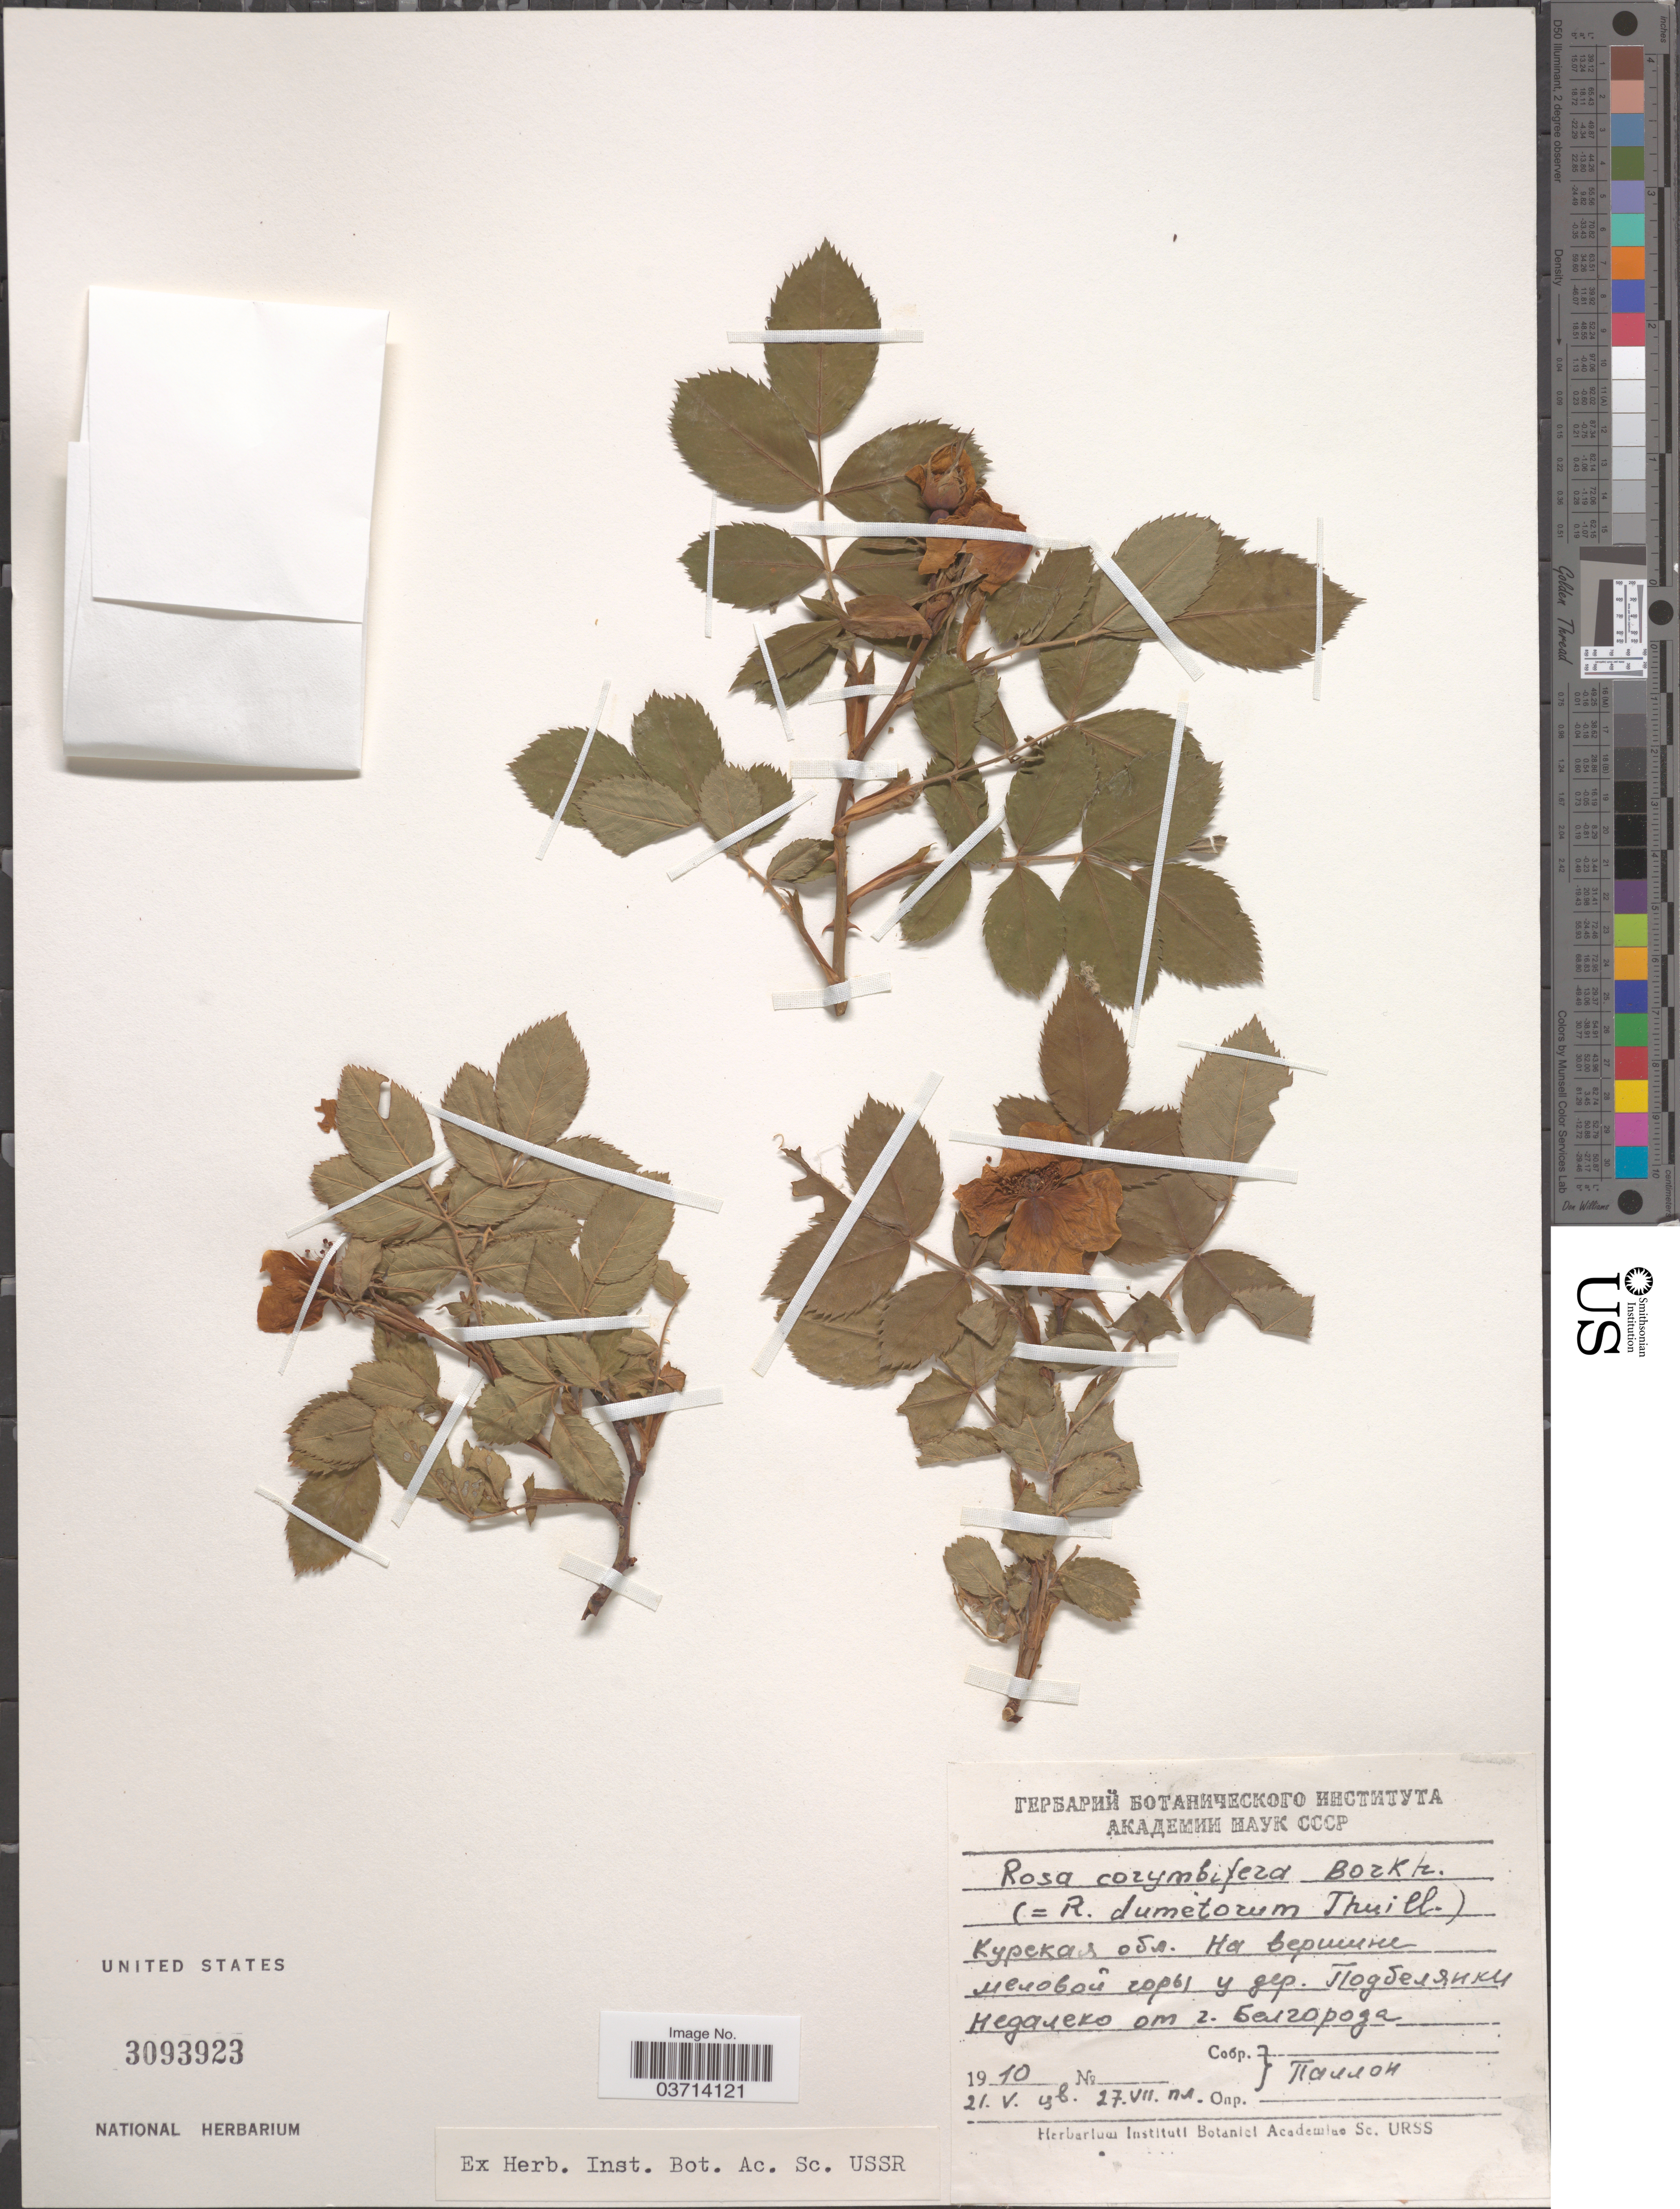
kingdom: Plantae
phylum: Tracheophyta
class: Magnoliopsida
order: Rosales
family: Rosaceae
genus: Rosa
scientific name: Rosa corymbifera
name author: Borkh.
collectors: Pallon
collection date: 1910-05-21/1910-07-27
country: Russian Federation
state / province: Kursk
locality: Near village Podbelyanki, near Belgorod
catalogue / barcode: US 3093923